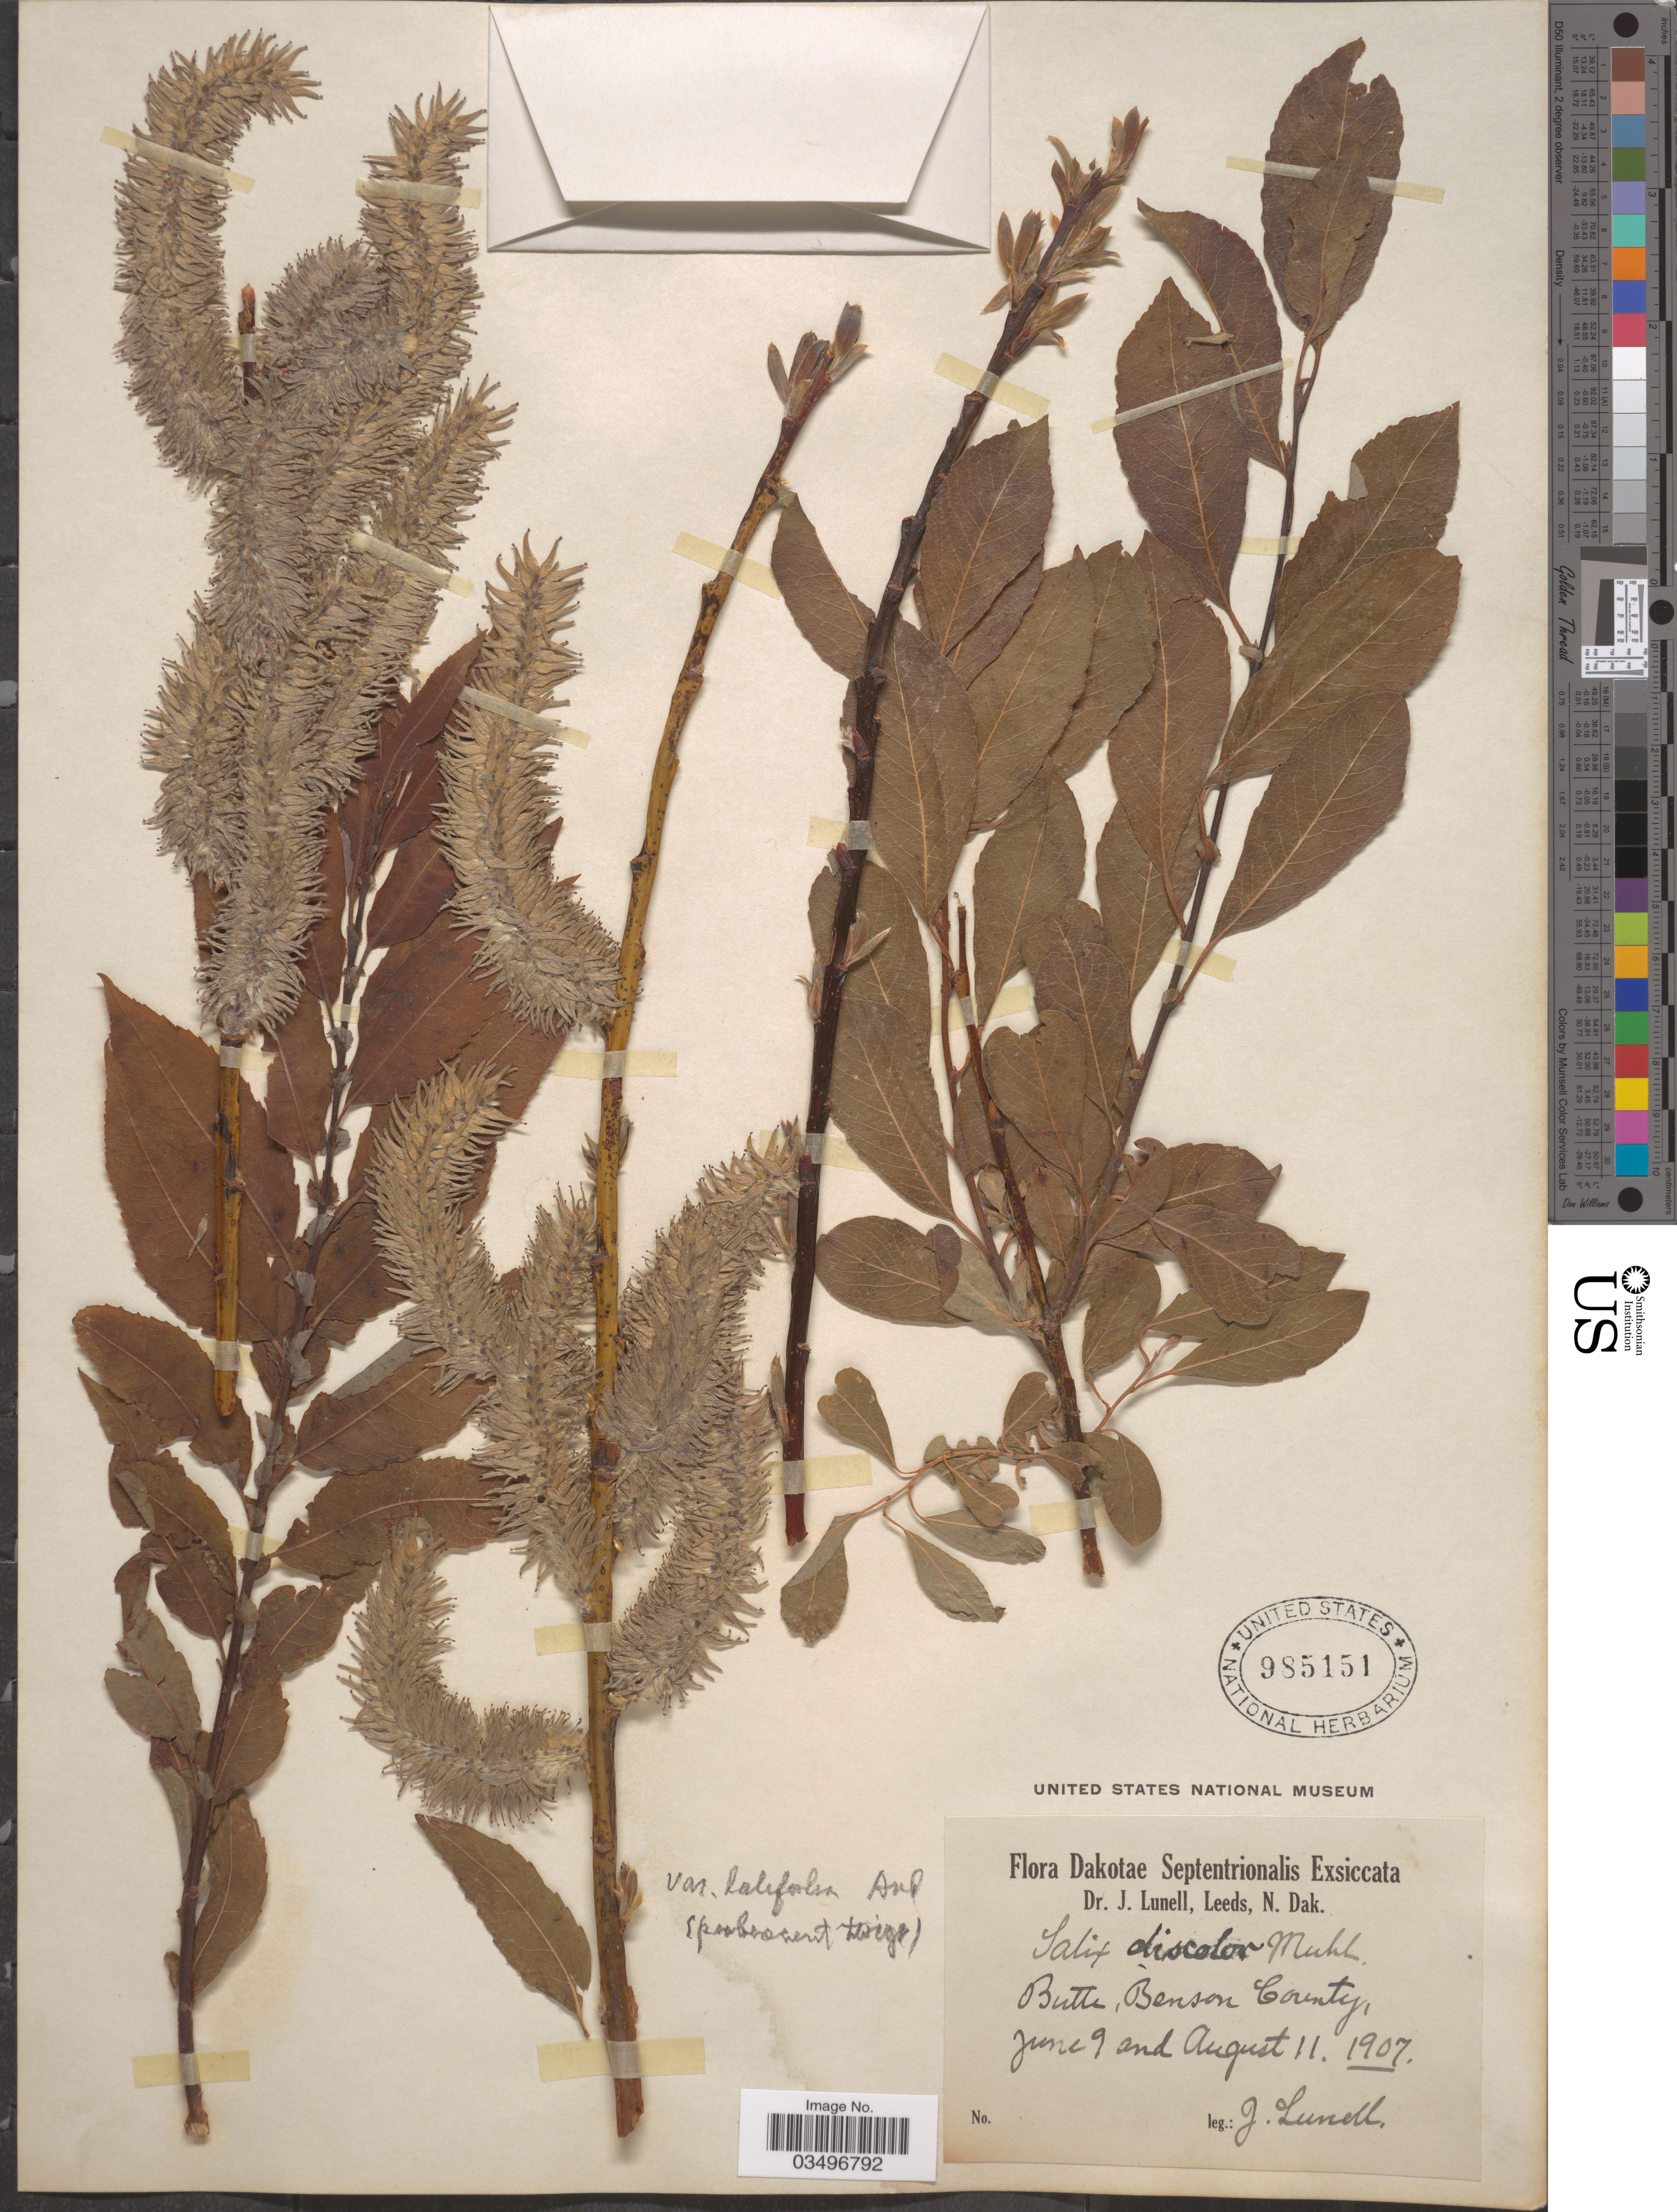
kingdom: Plantae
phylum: Tracheophyta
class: Magnoliopsida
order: Malpighiales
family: Salicaceae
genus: Salix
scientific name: Salix discolor var. latifolia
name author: Andersson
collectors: J. Lunell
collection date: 1907-06-09/1907-08-11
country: United States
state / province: North Dakota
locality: Dakotae Septentrionalis. Butte, Benson County.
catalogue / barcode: US 985151